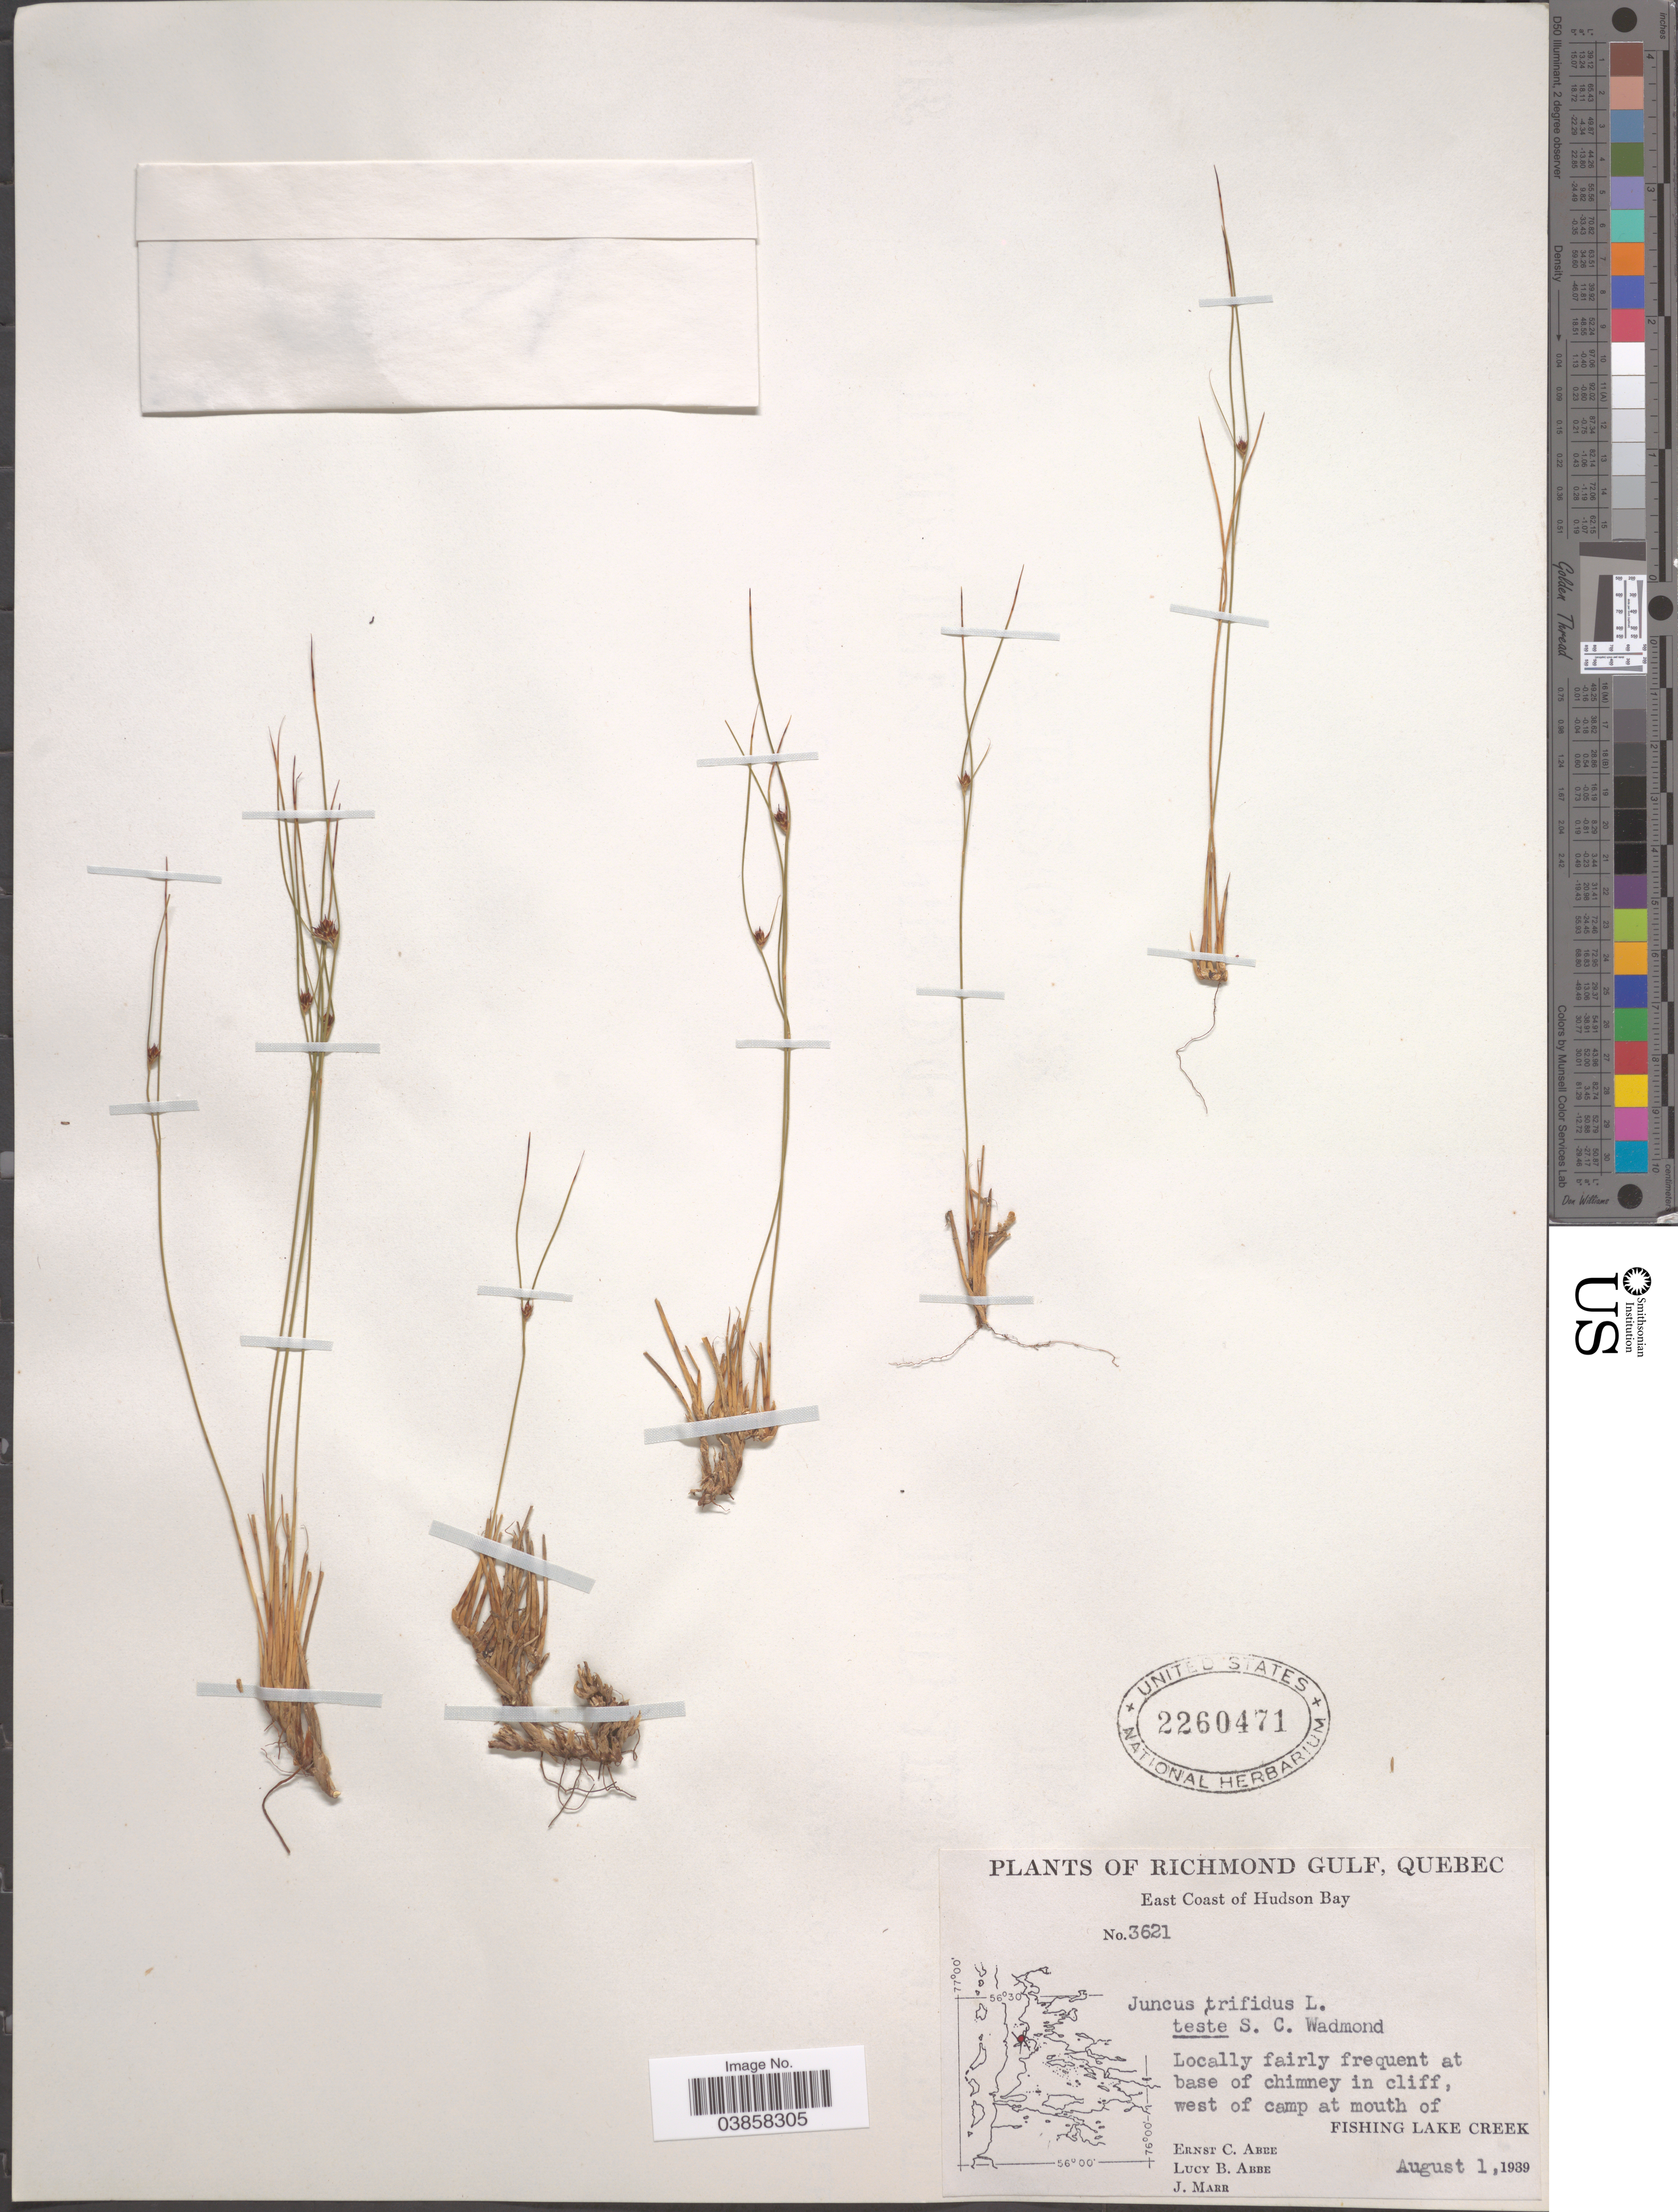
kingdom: Plantae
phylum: Tracheophyta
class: Liliopsida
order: Poales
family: Juncaceae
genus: Juncus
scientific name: Juncus trifidus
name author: L.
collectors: E. C. Abbe, L. B. Abbe & J. Marr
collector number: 3621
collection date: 1939-08-01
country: Canada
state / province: Quebec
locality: Richmond Gulf. East Coast of Hudson Bay. Locally fairly frequent at base of chimney in cliff west of camp at mouth of Fishing Lake Creek.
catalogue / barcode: US 2260471